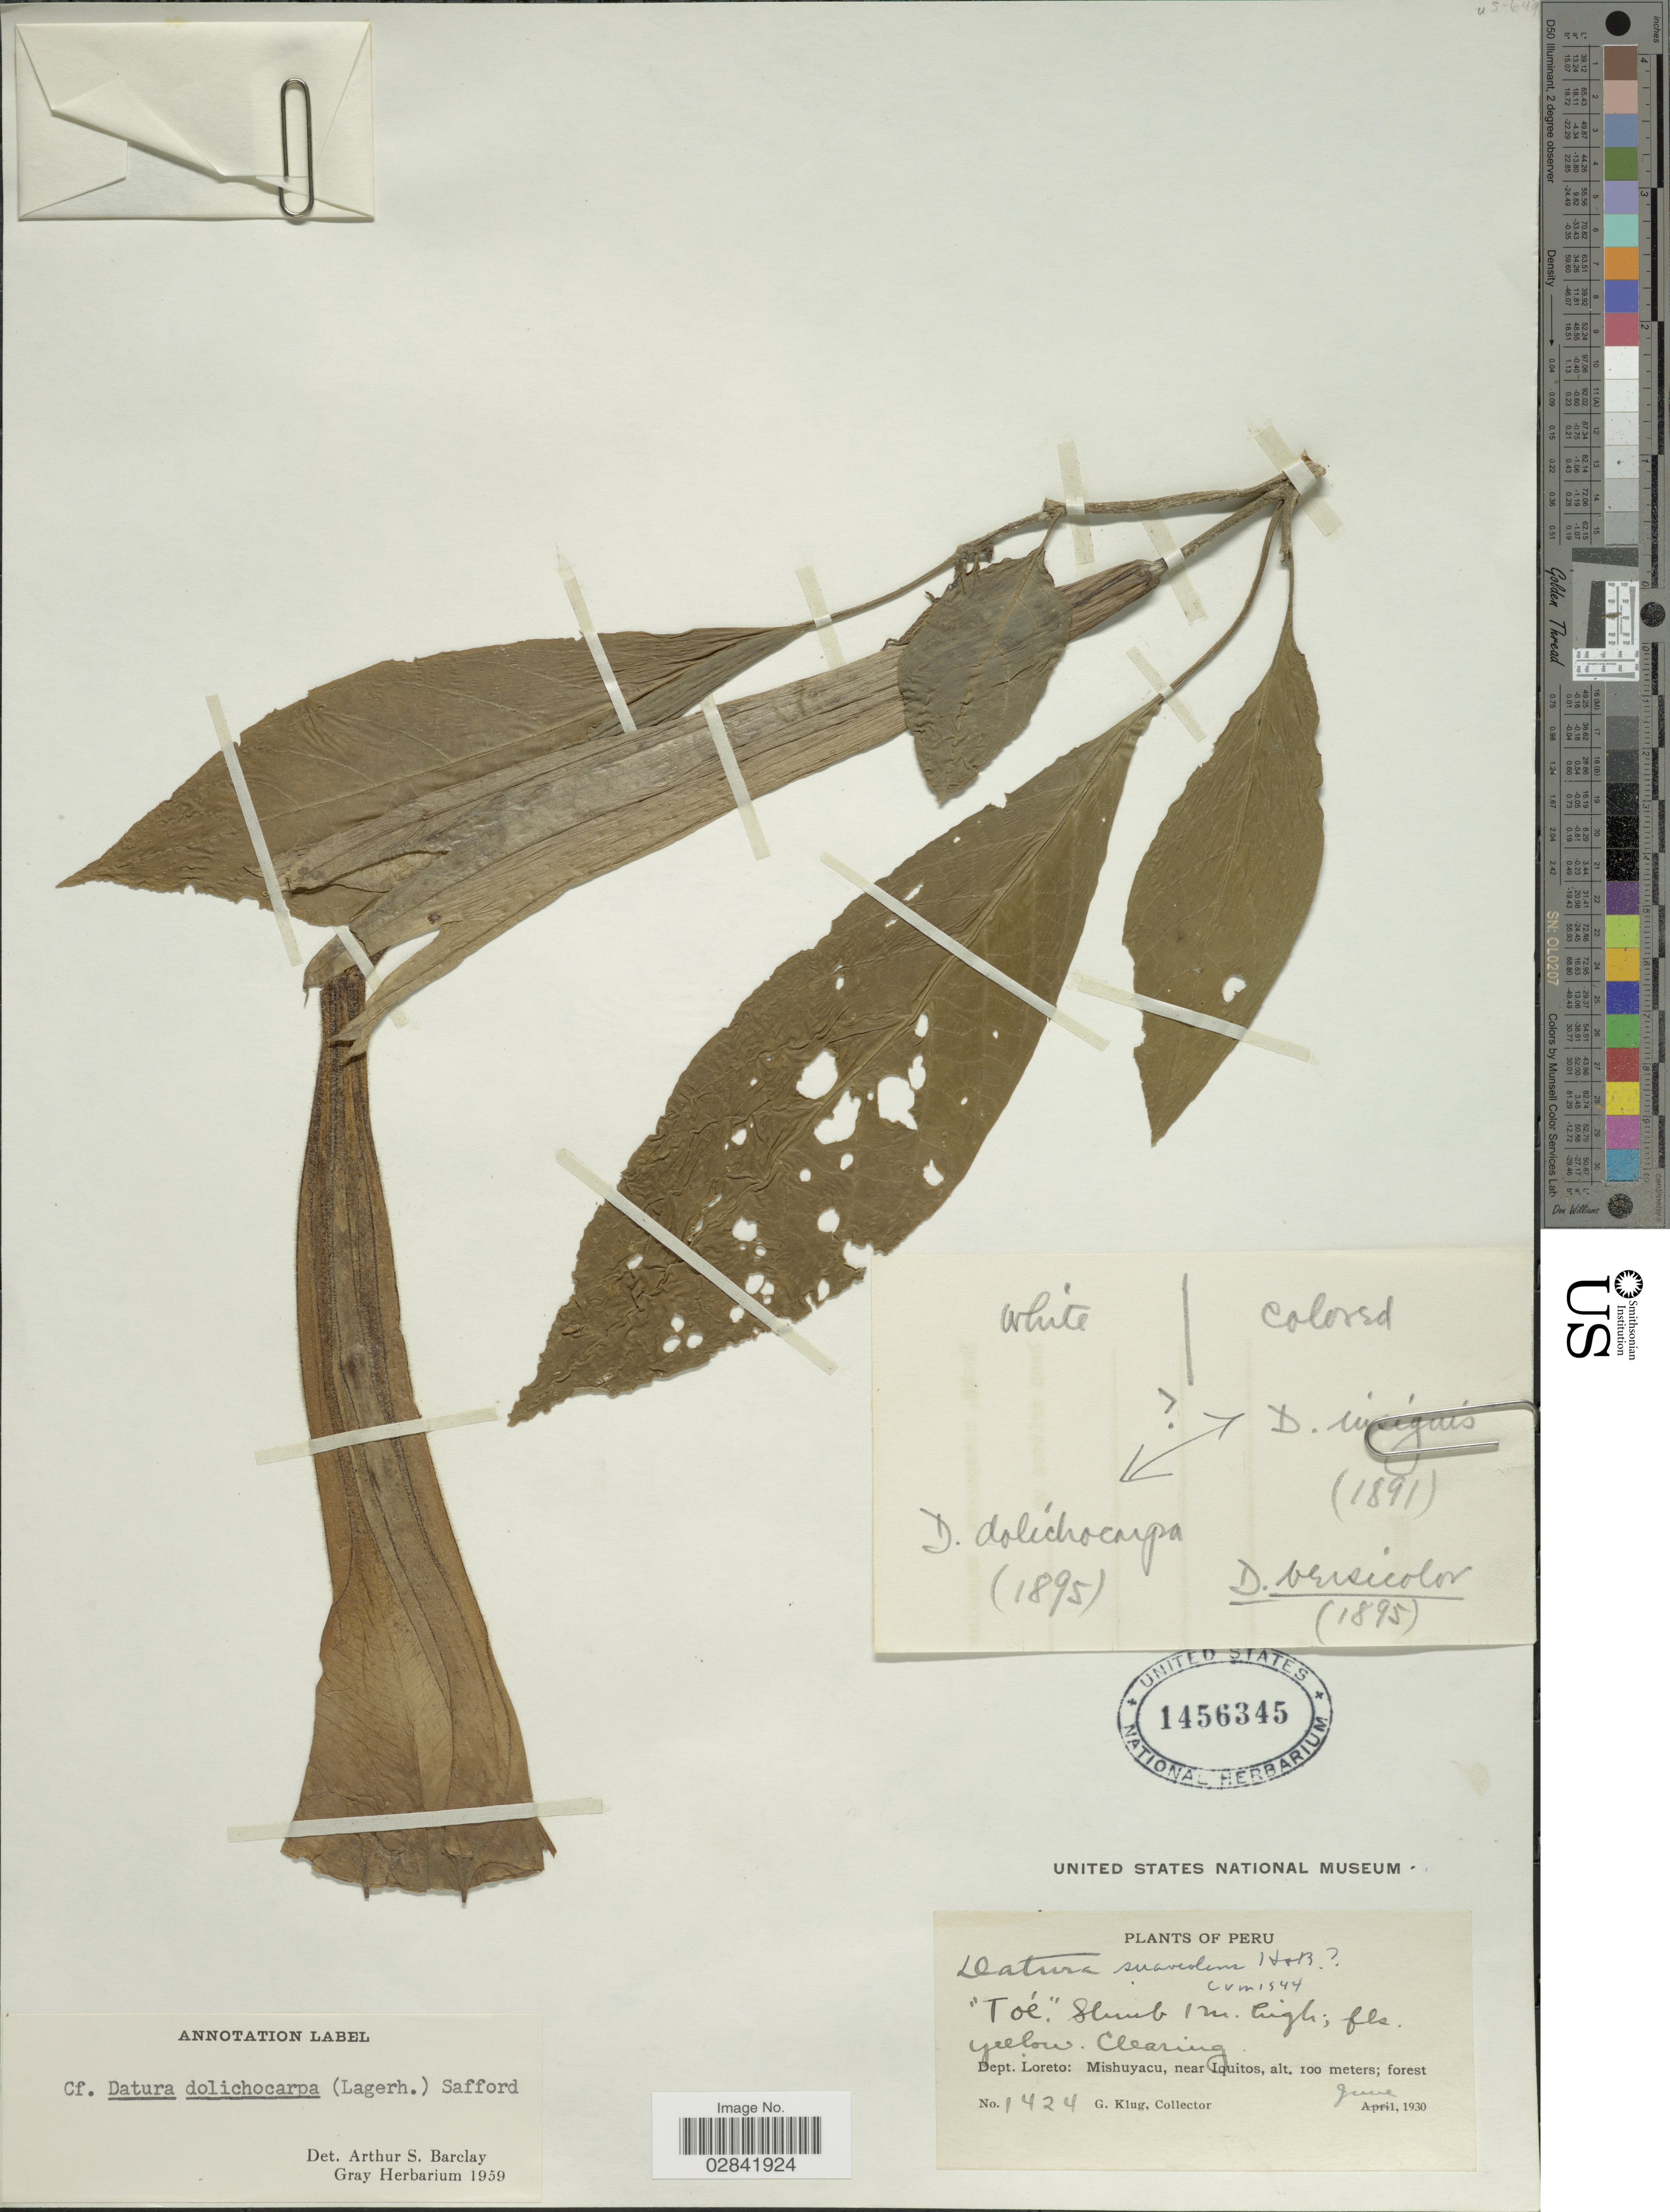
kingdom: Plantae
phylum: Tracheophyta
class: Magnoliopsida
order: Solanales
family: Solanaceae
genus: Brugmansia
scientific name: Brugmansia x insignis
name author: (Barb. Rodr.) Lockwood ex R.E. Schult.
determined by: (US) Smithsonian Institution - National Museum of Natural History - Department of Botany (UNITED STATES)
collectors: G. Klug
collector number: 1424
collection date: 1930-06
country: Peru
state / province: Loreto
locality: Dept. Loreto: Mishuyacu, near Iquitos.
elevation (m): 100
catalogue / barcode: US 1456345